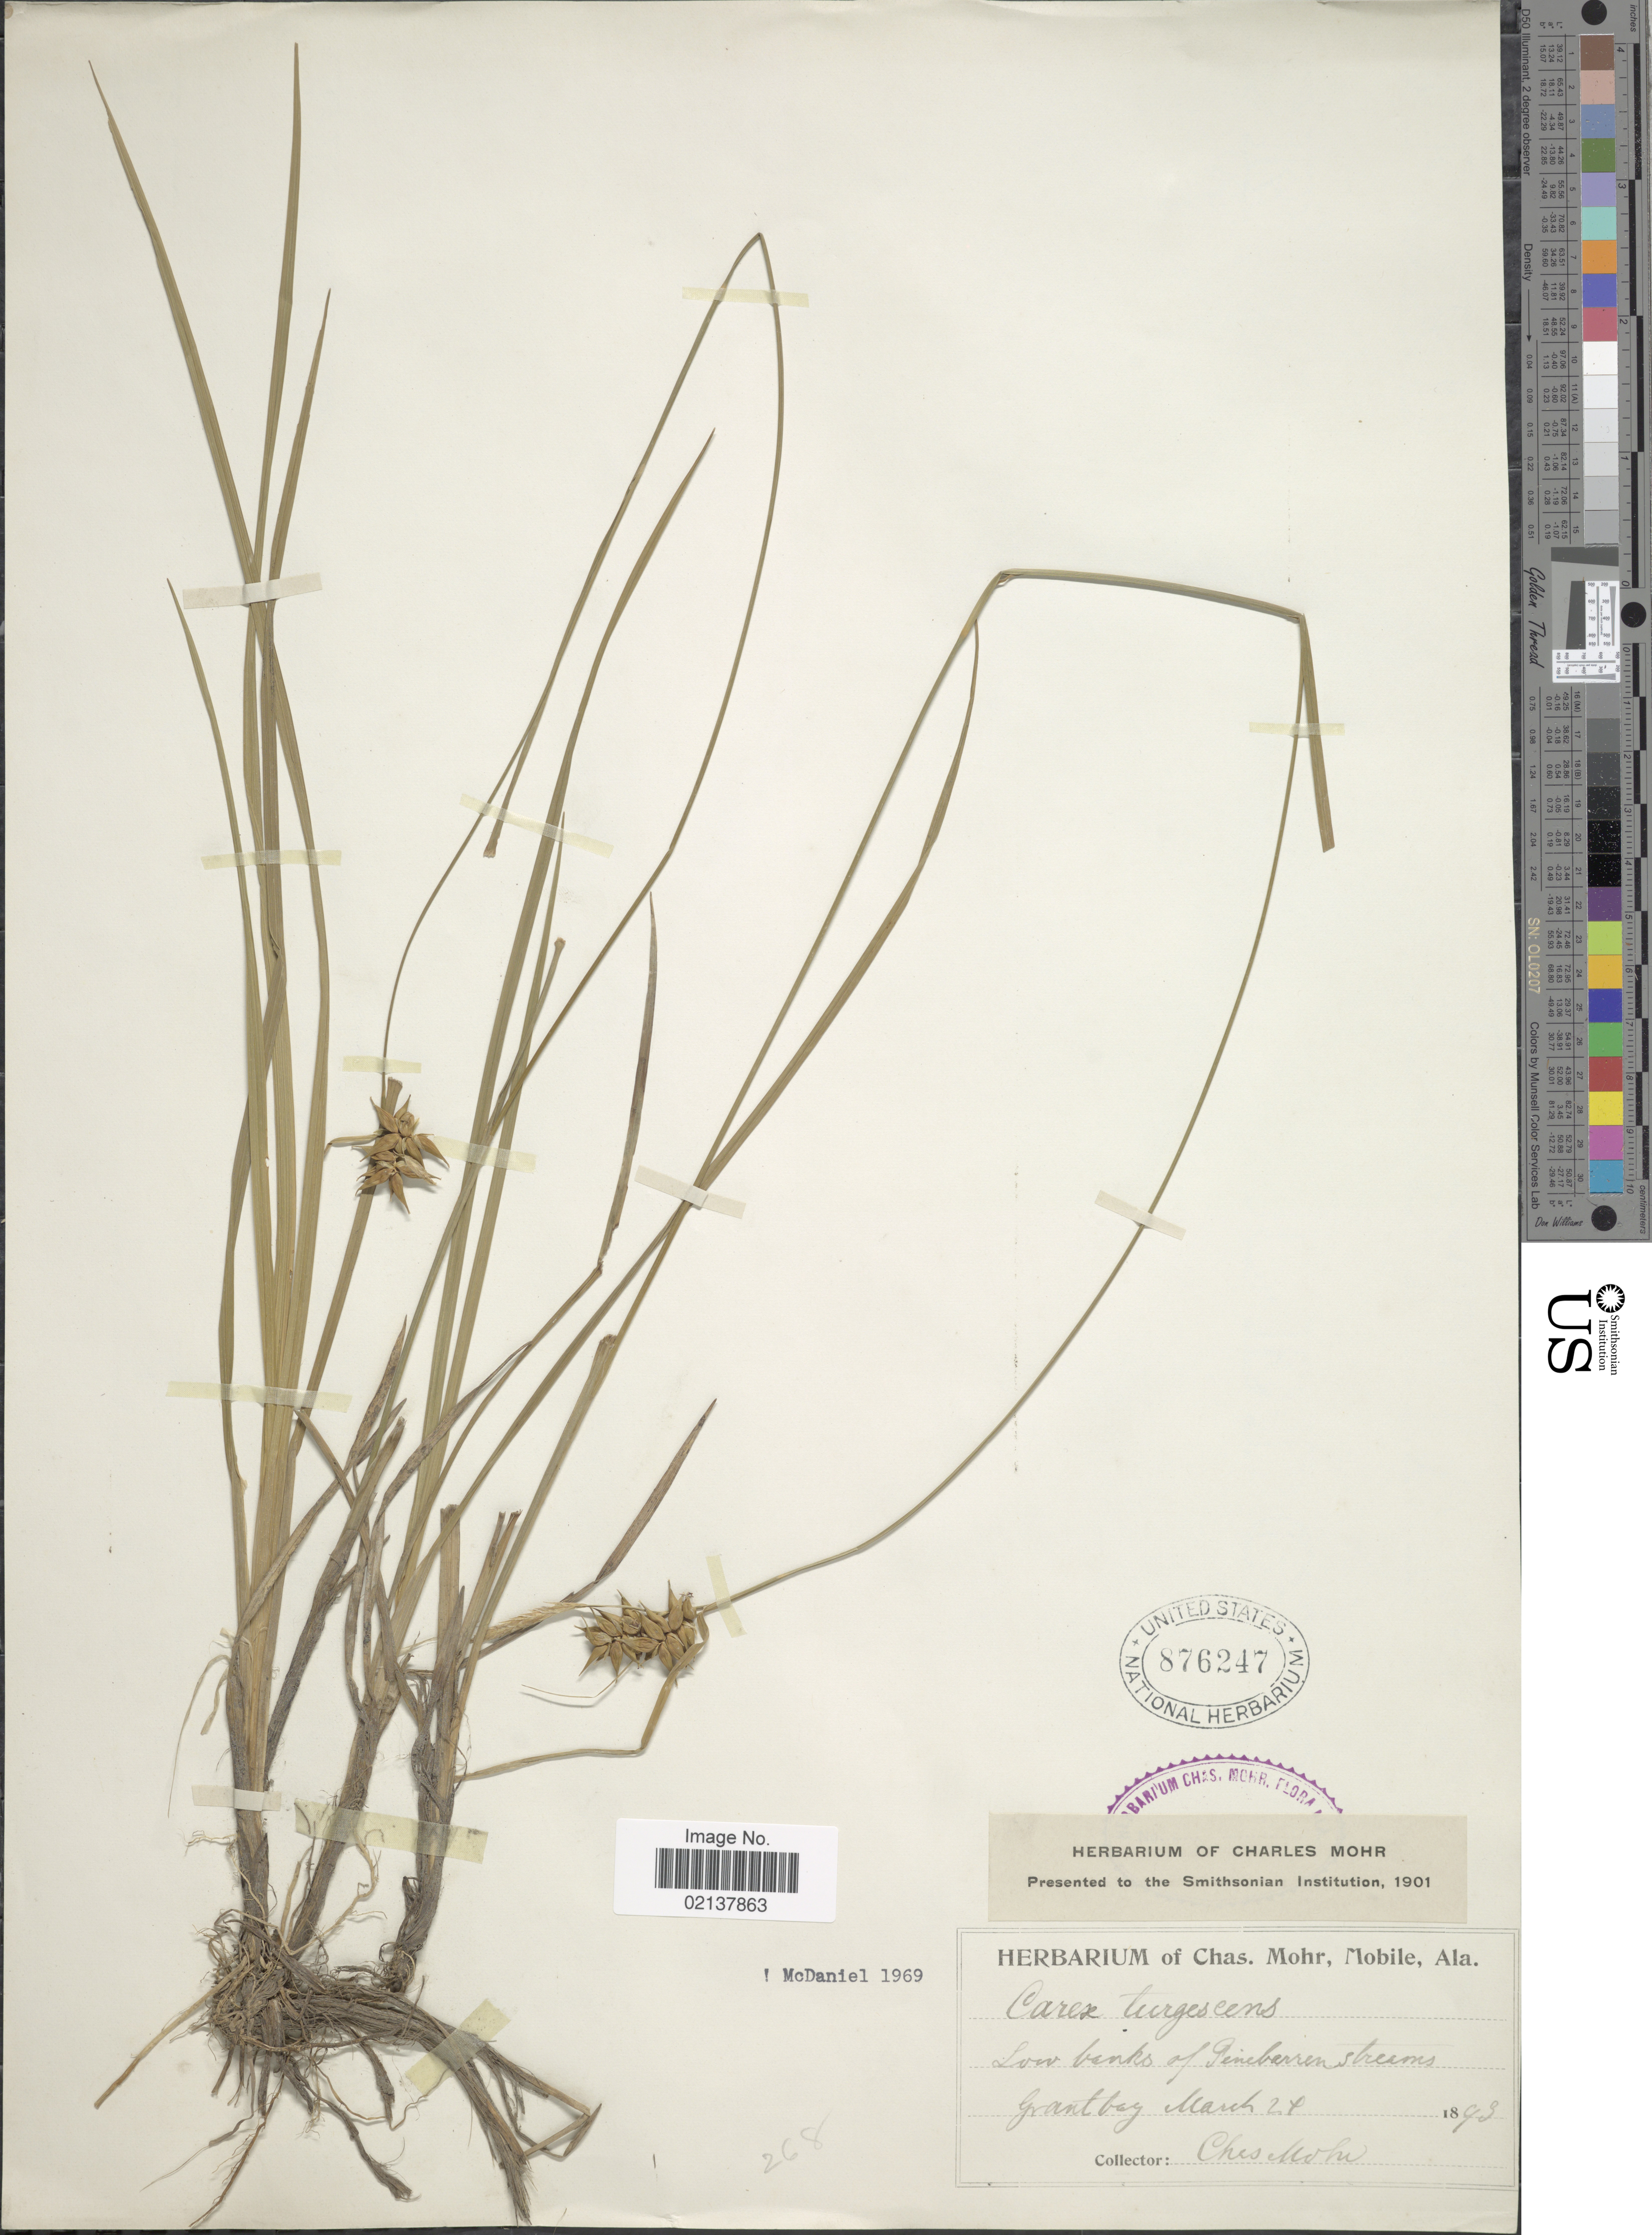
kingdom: Plantae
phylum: Tracheophyta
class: Liliopsida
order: Poales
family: Cyperaceae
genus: Carex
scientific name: Carex turgescens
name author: Torr.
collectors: C. T. Mohr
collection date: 1893-03-27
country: United States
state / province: Alabama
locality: Low banks of Pine barrens streams Grantbay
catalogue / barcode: US 876247